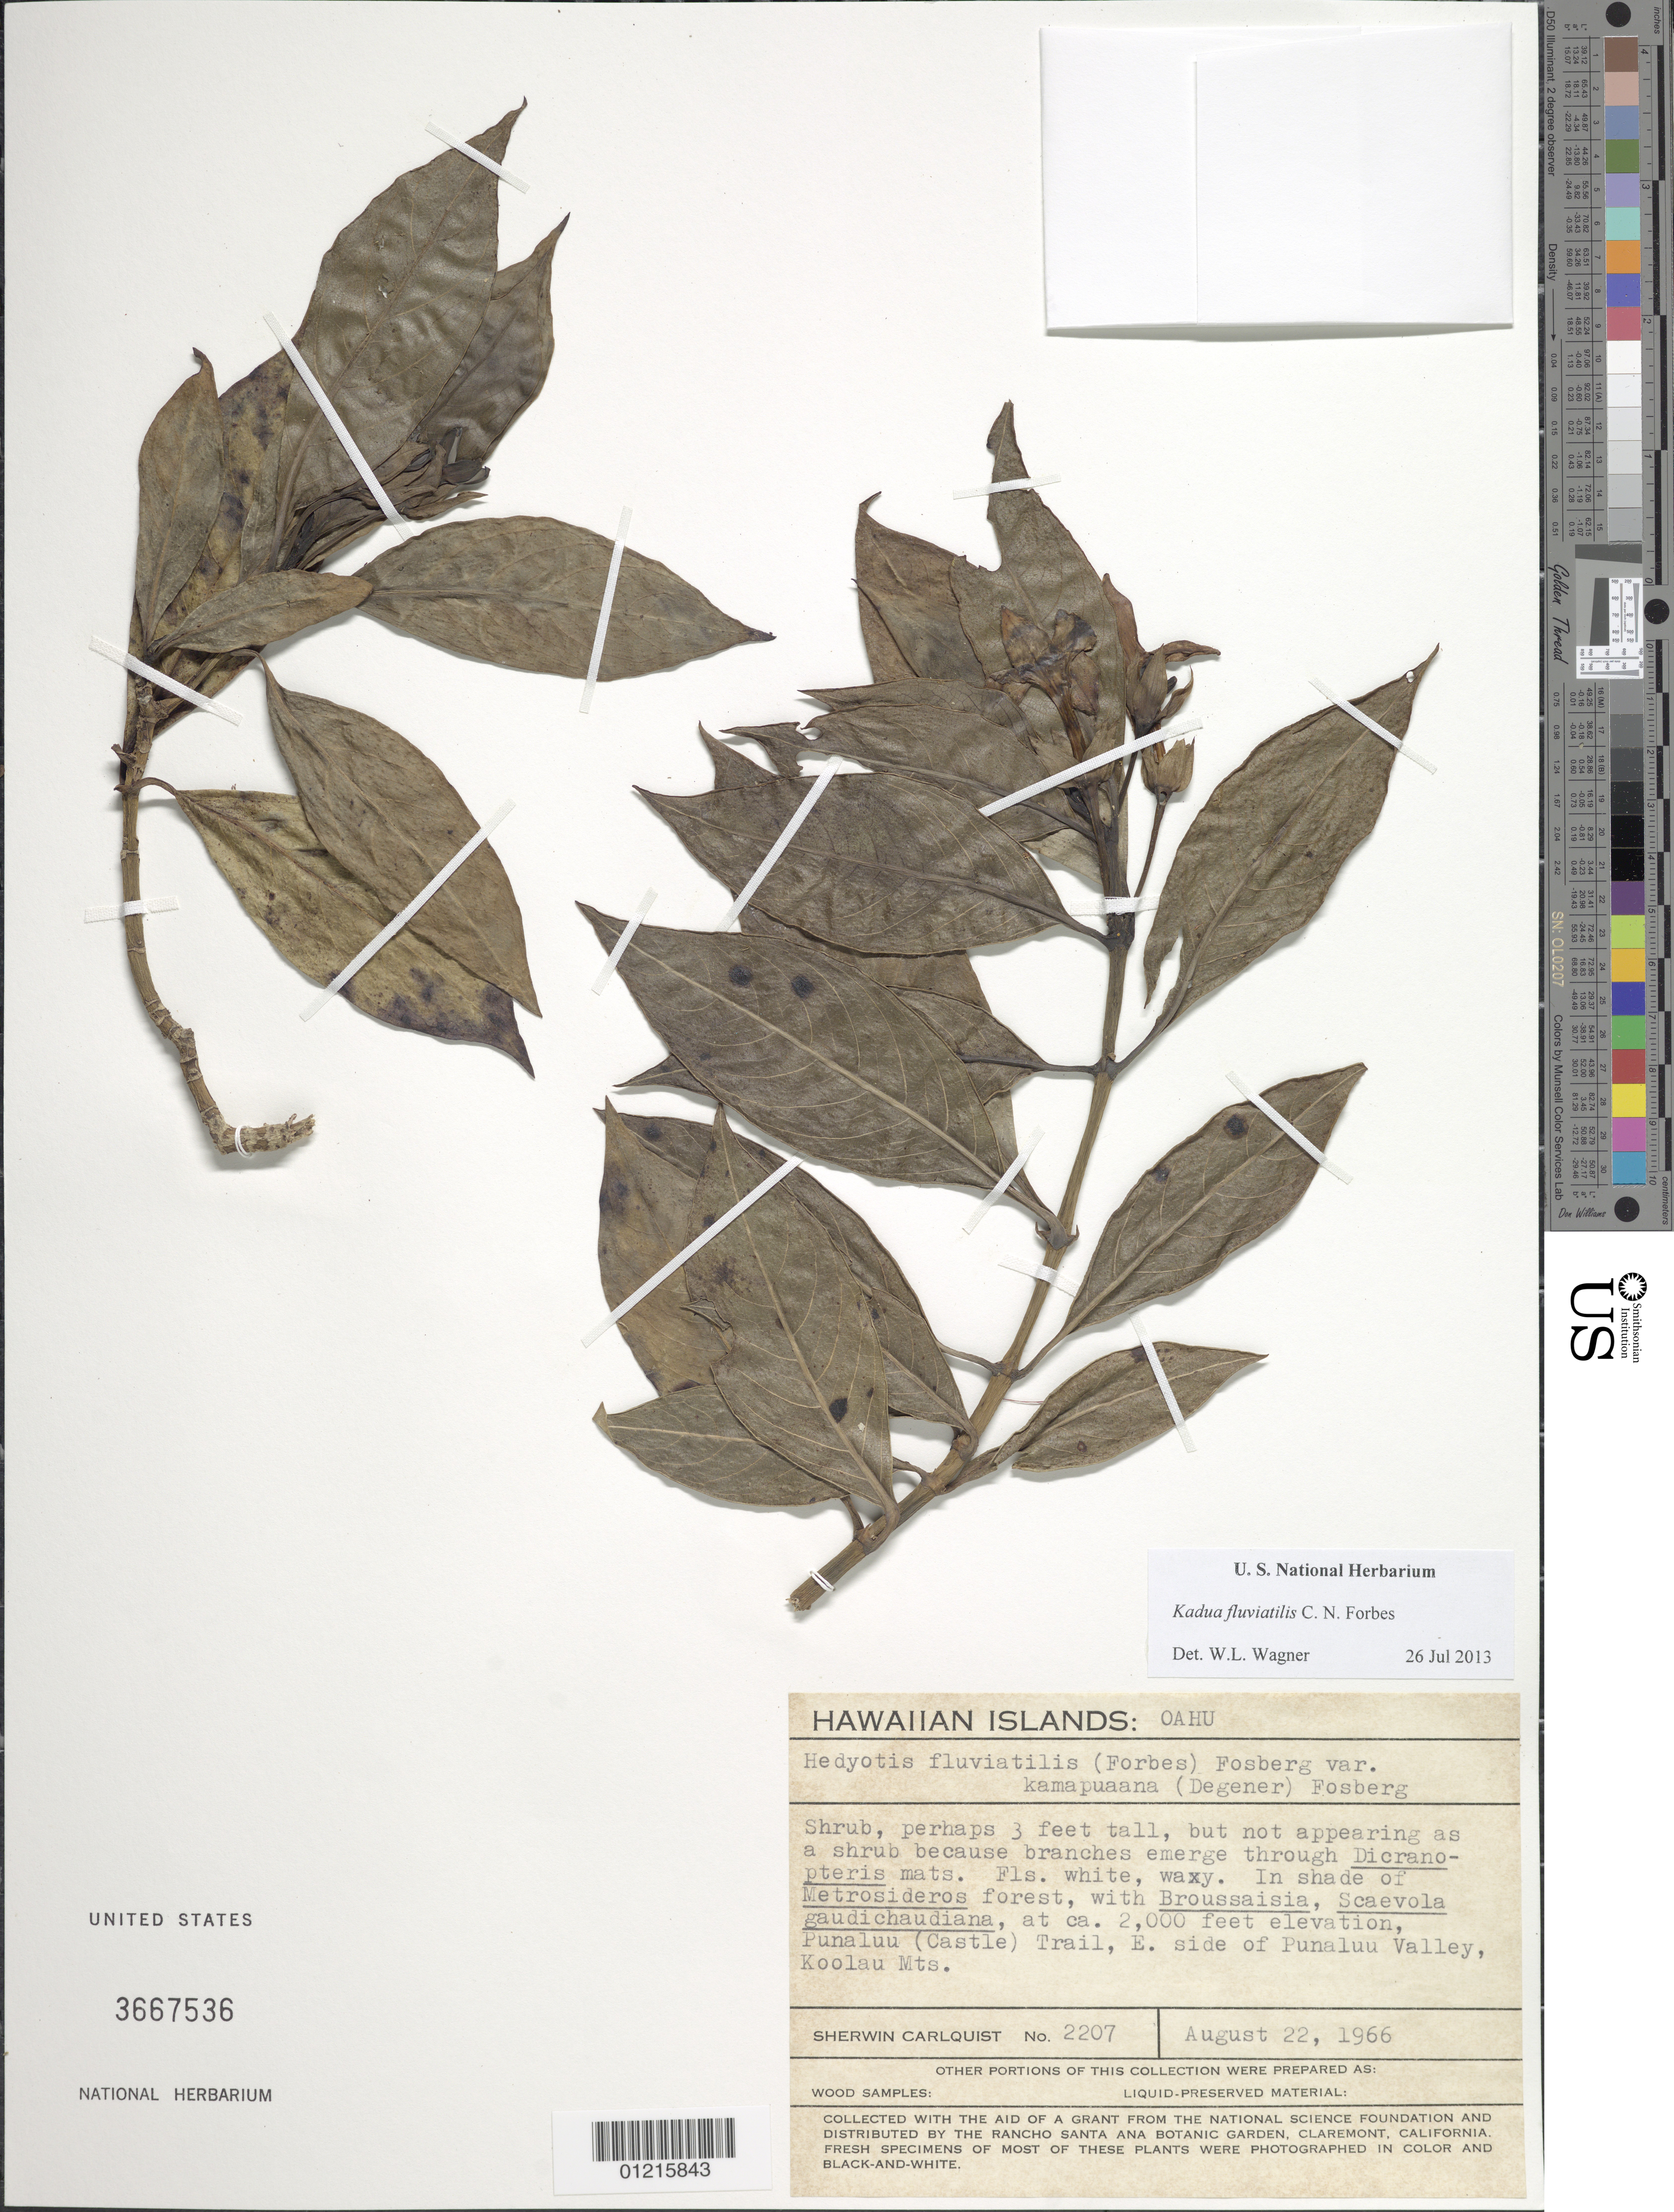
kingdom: Plantae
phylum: Tracheophyta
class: Magnoliopsida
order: Gentianales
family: Rubiaceae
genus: Kadua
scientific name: Kadua fluviatilis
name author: C.N. Forbes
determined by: Wagner, W. L., (BOT), Smithsonian Institution - National Museum of Natural History (UNITED STATES)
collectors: S. Carlquist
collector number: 2207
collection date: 1966-08-22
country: United States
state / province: Hawaii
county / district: Honolulu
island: Oahu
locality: Punaluu (Castle) Trail, E side of Punaluu Valley, Koolau Mts.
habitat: Forest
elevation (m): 610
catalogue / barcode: US 3667536